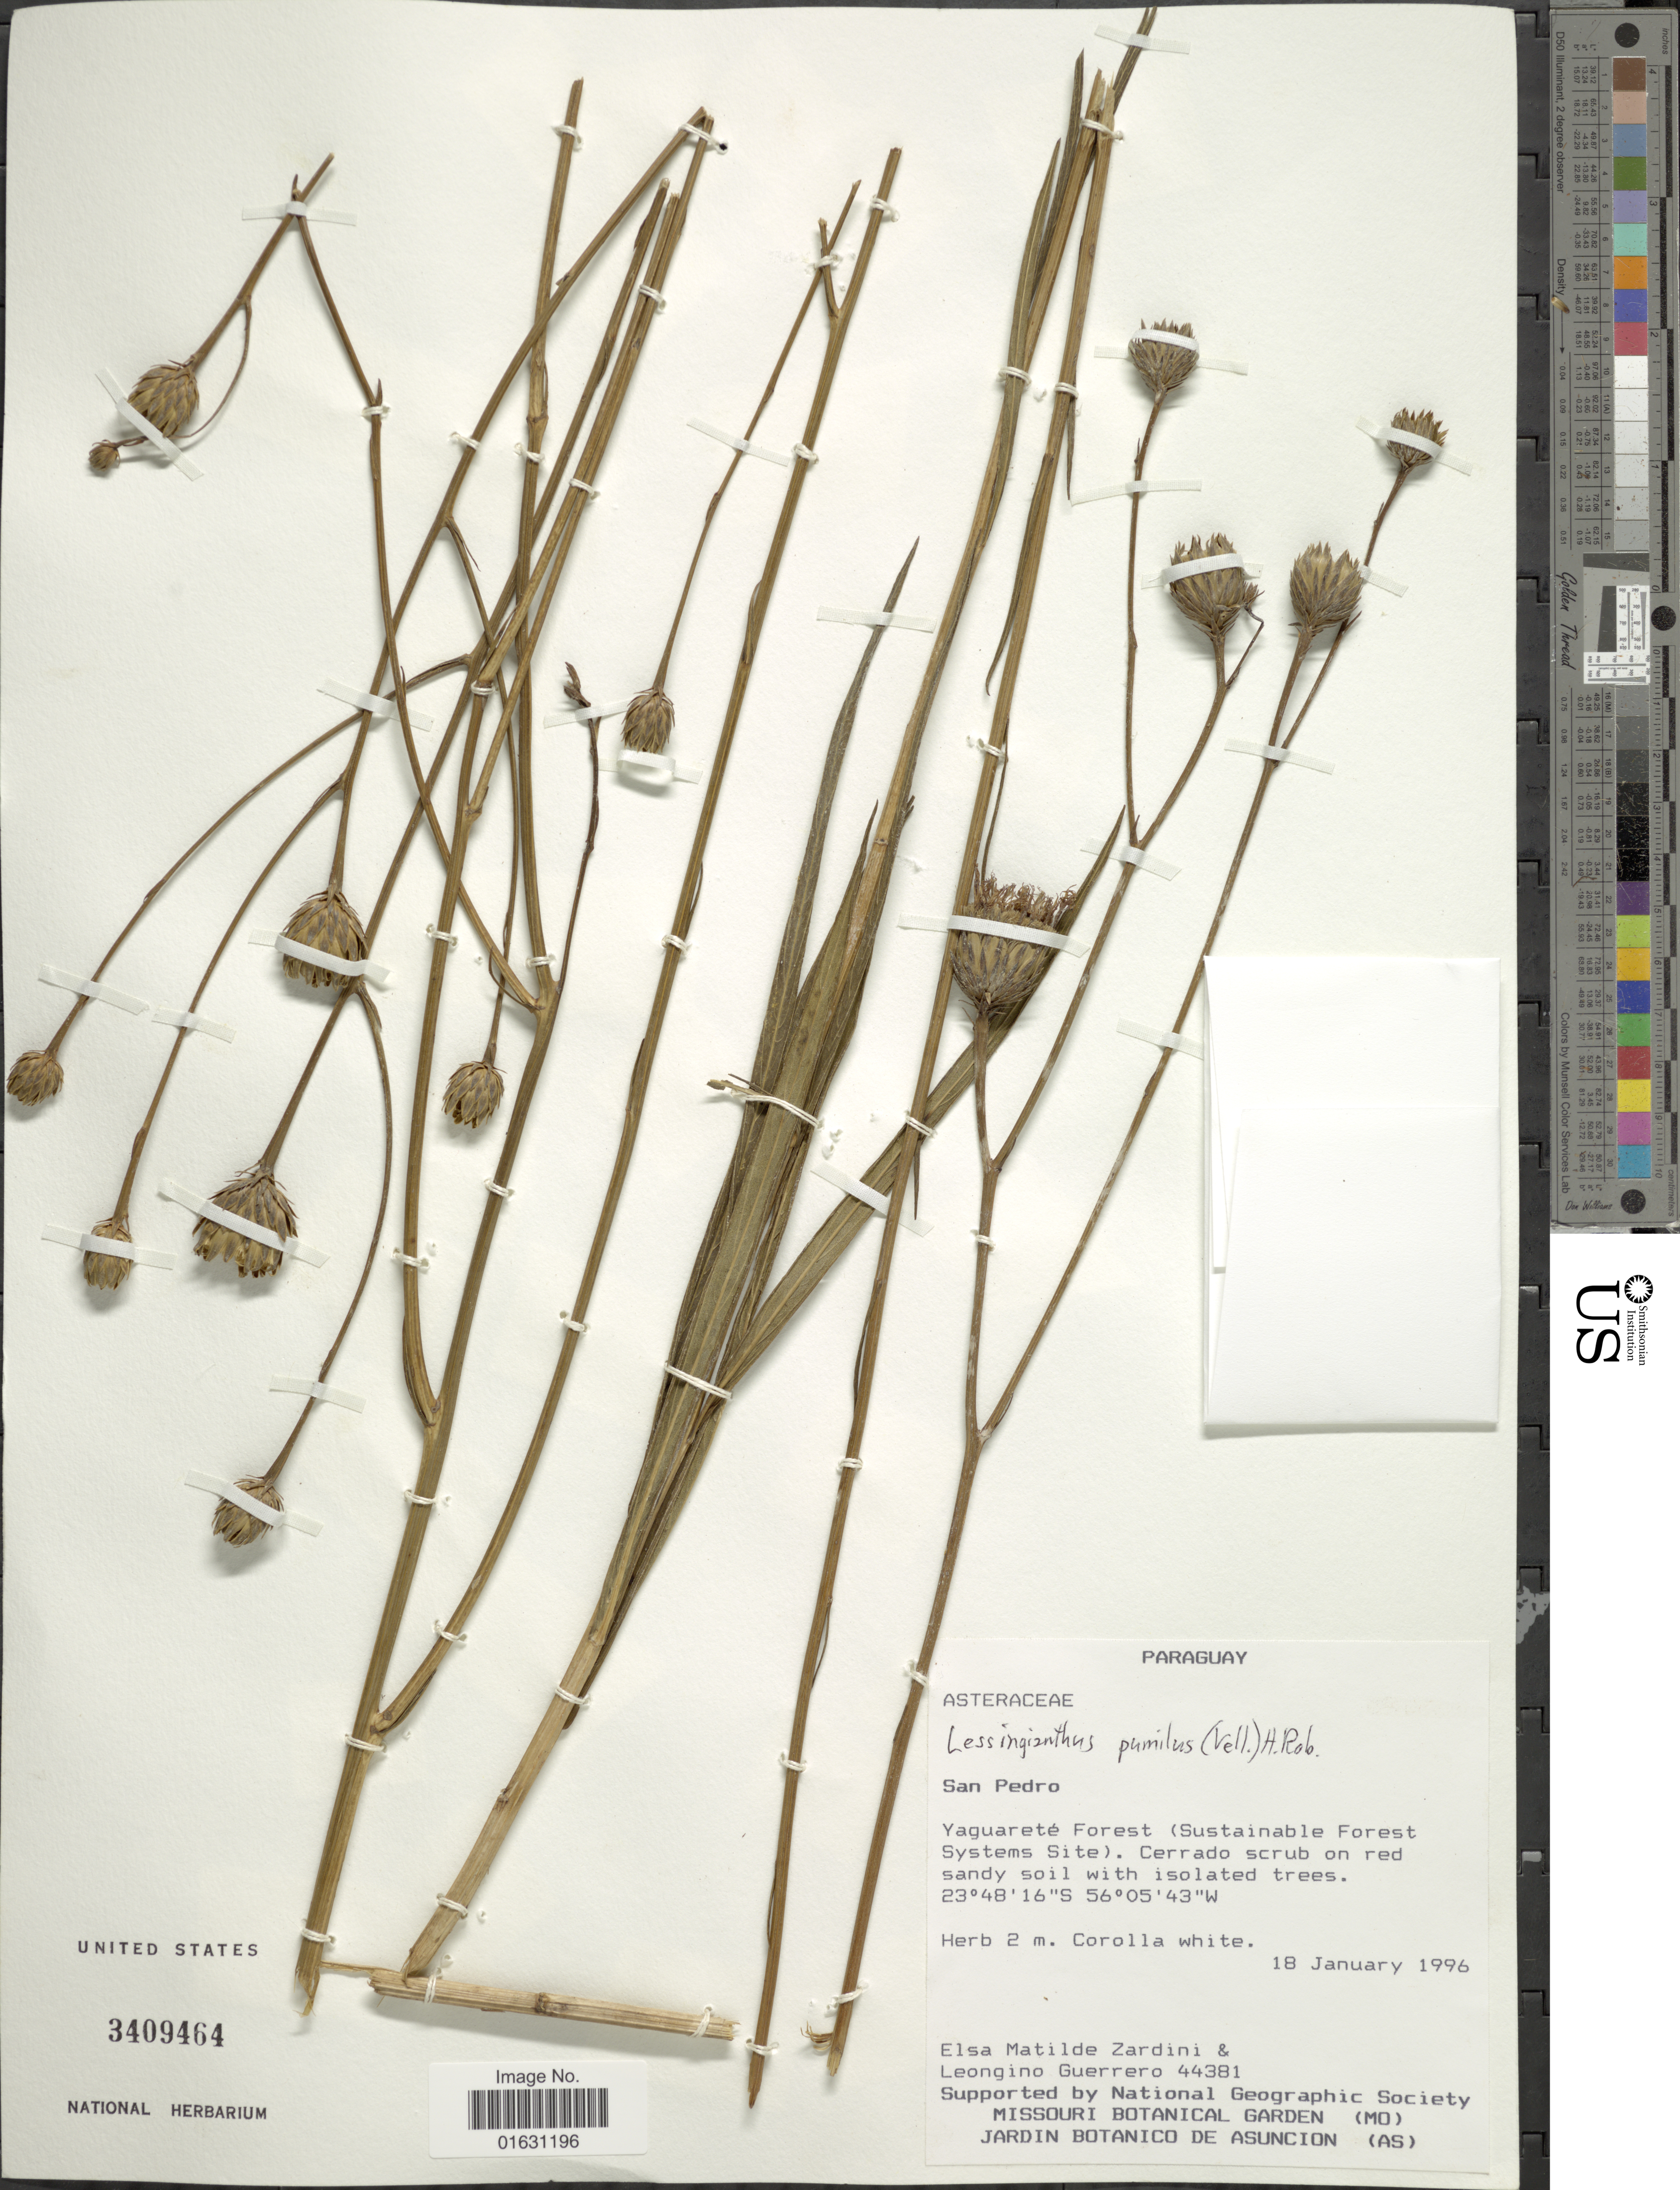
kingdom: Plantae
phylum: Tracheophyta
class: Magnoliopsida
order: Asterales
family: Asteraceae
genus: Lessingianthus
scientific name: Lessingianthus pumillus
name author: (Vell.) H. Rob.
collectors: E. M. Zardini & L. Guerrero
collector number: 44381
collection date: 1996-01-18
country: Paraguay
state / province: San Pedro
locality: Yaguarete Forest (Sustainable Forest Systems site)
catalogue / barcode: US 3409464